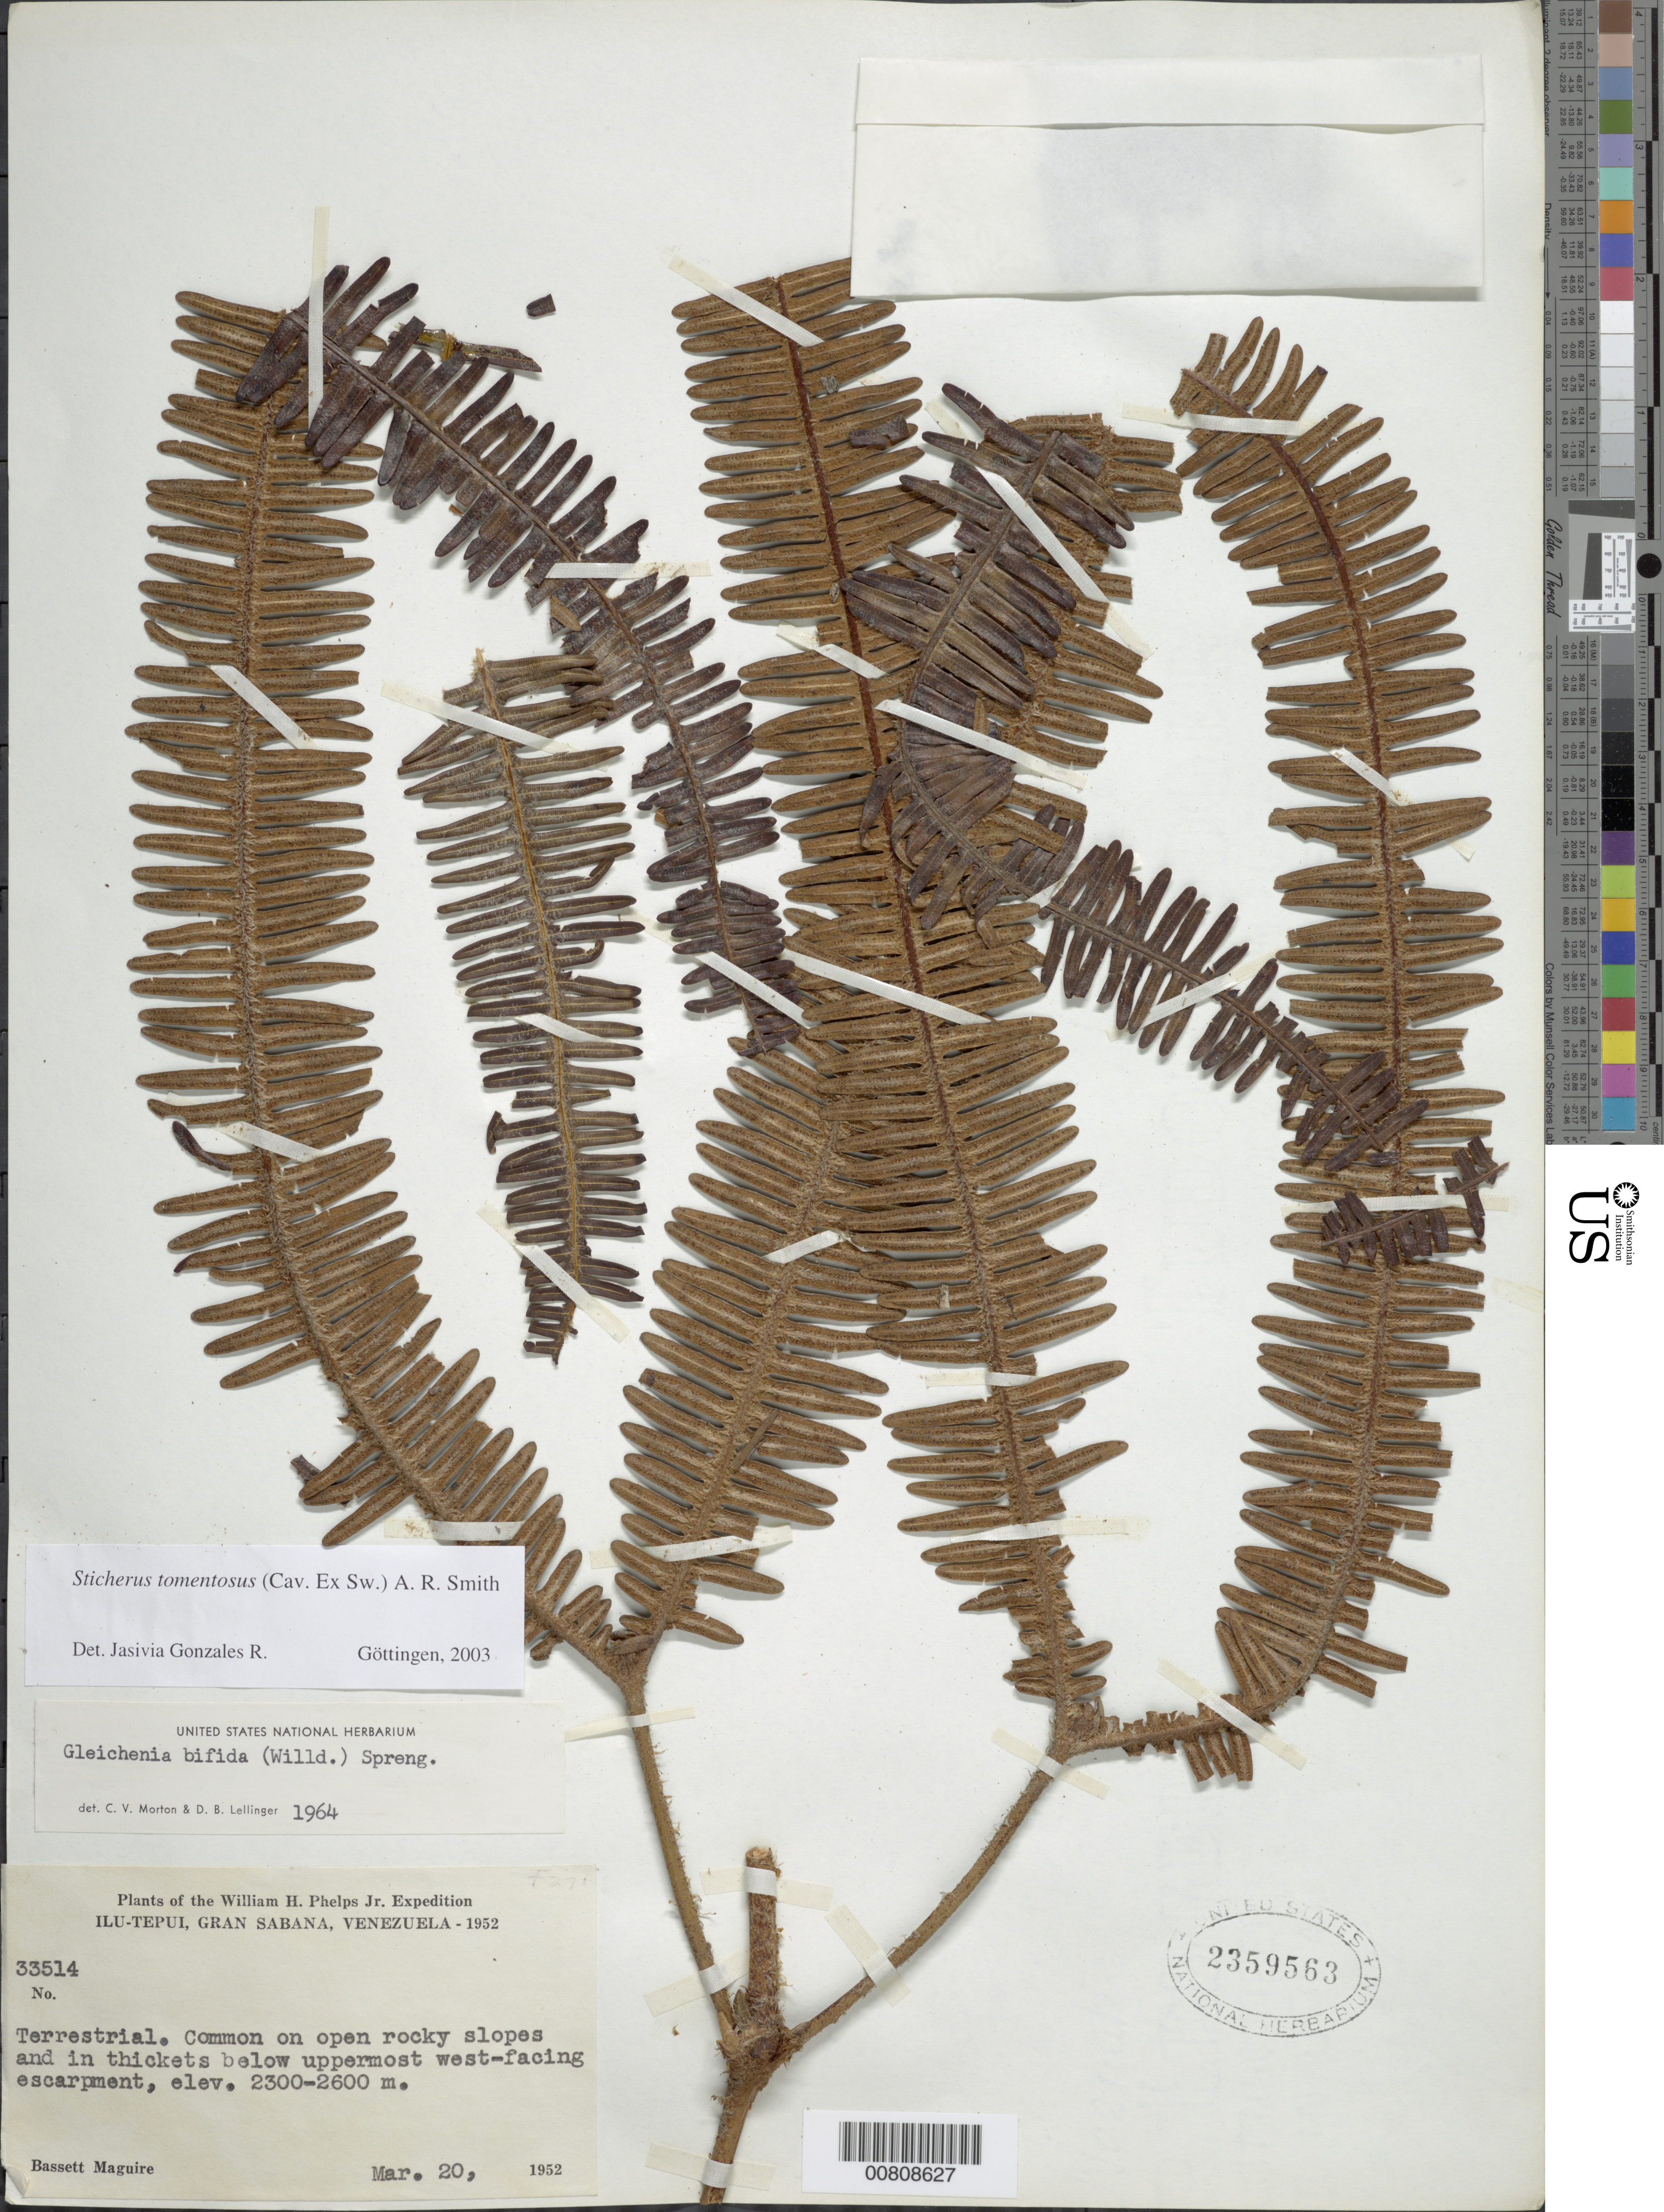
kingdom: Plantae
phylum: Tracheophyta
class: Polypodiopsida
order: Gleicheniales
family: Gleicheniaceae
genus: Sticherus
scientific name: Sticherus tomentosus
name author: (Cav. ex Sw.) A.R. Sm.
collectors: B. Maguire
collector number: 33514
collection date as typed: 20-Mar-52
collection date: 1952-03-20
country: Venezuela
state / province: Bolívar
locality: Gran Sabana, Ilu-tepuí, slopes below uppermost west-facing escarpment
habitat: Open rocky slopes and in thickets below uppermost W-facing escarpment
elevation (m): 2300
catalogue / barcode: US 2359563